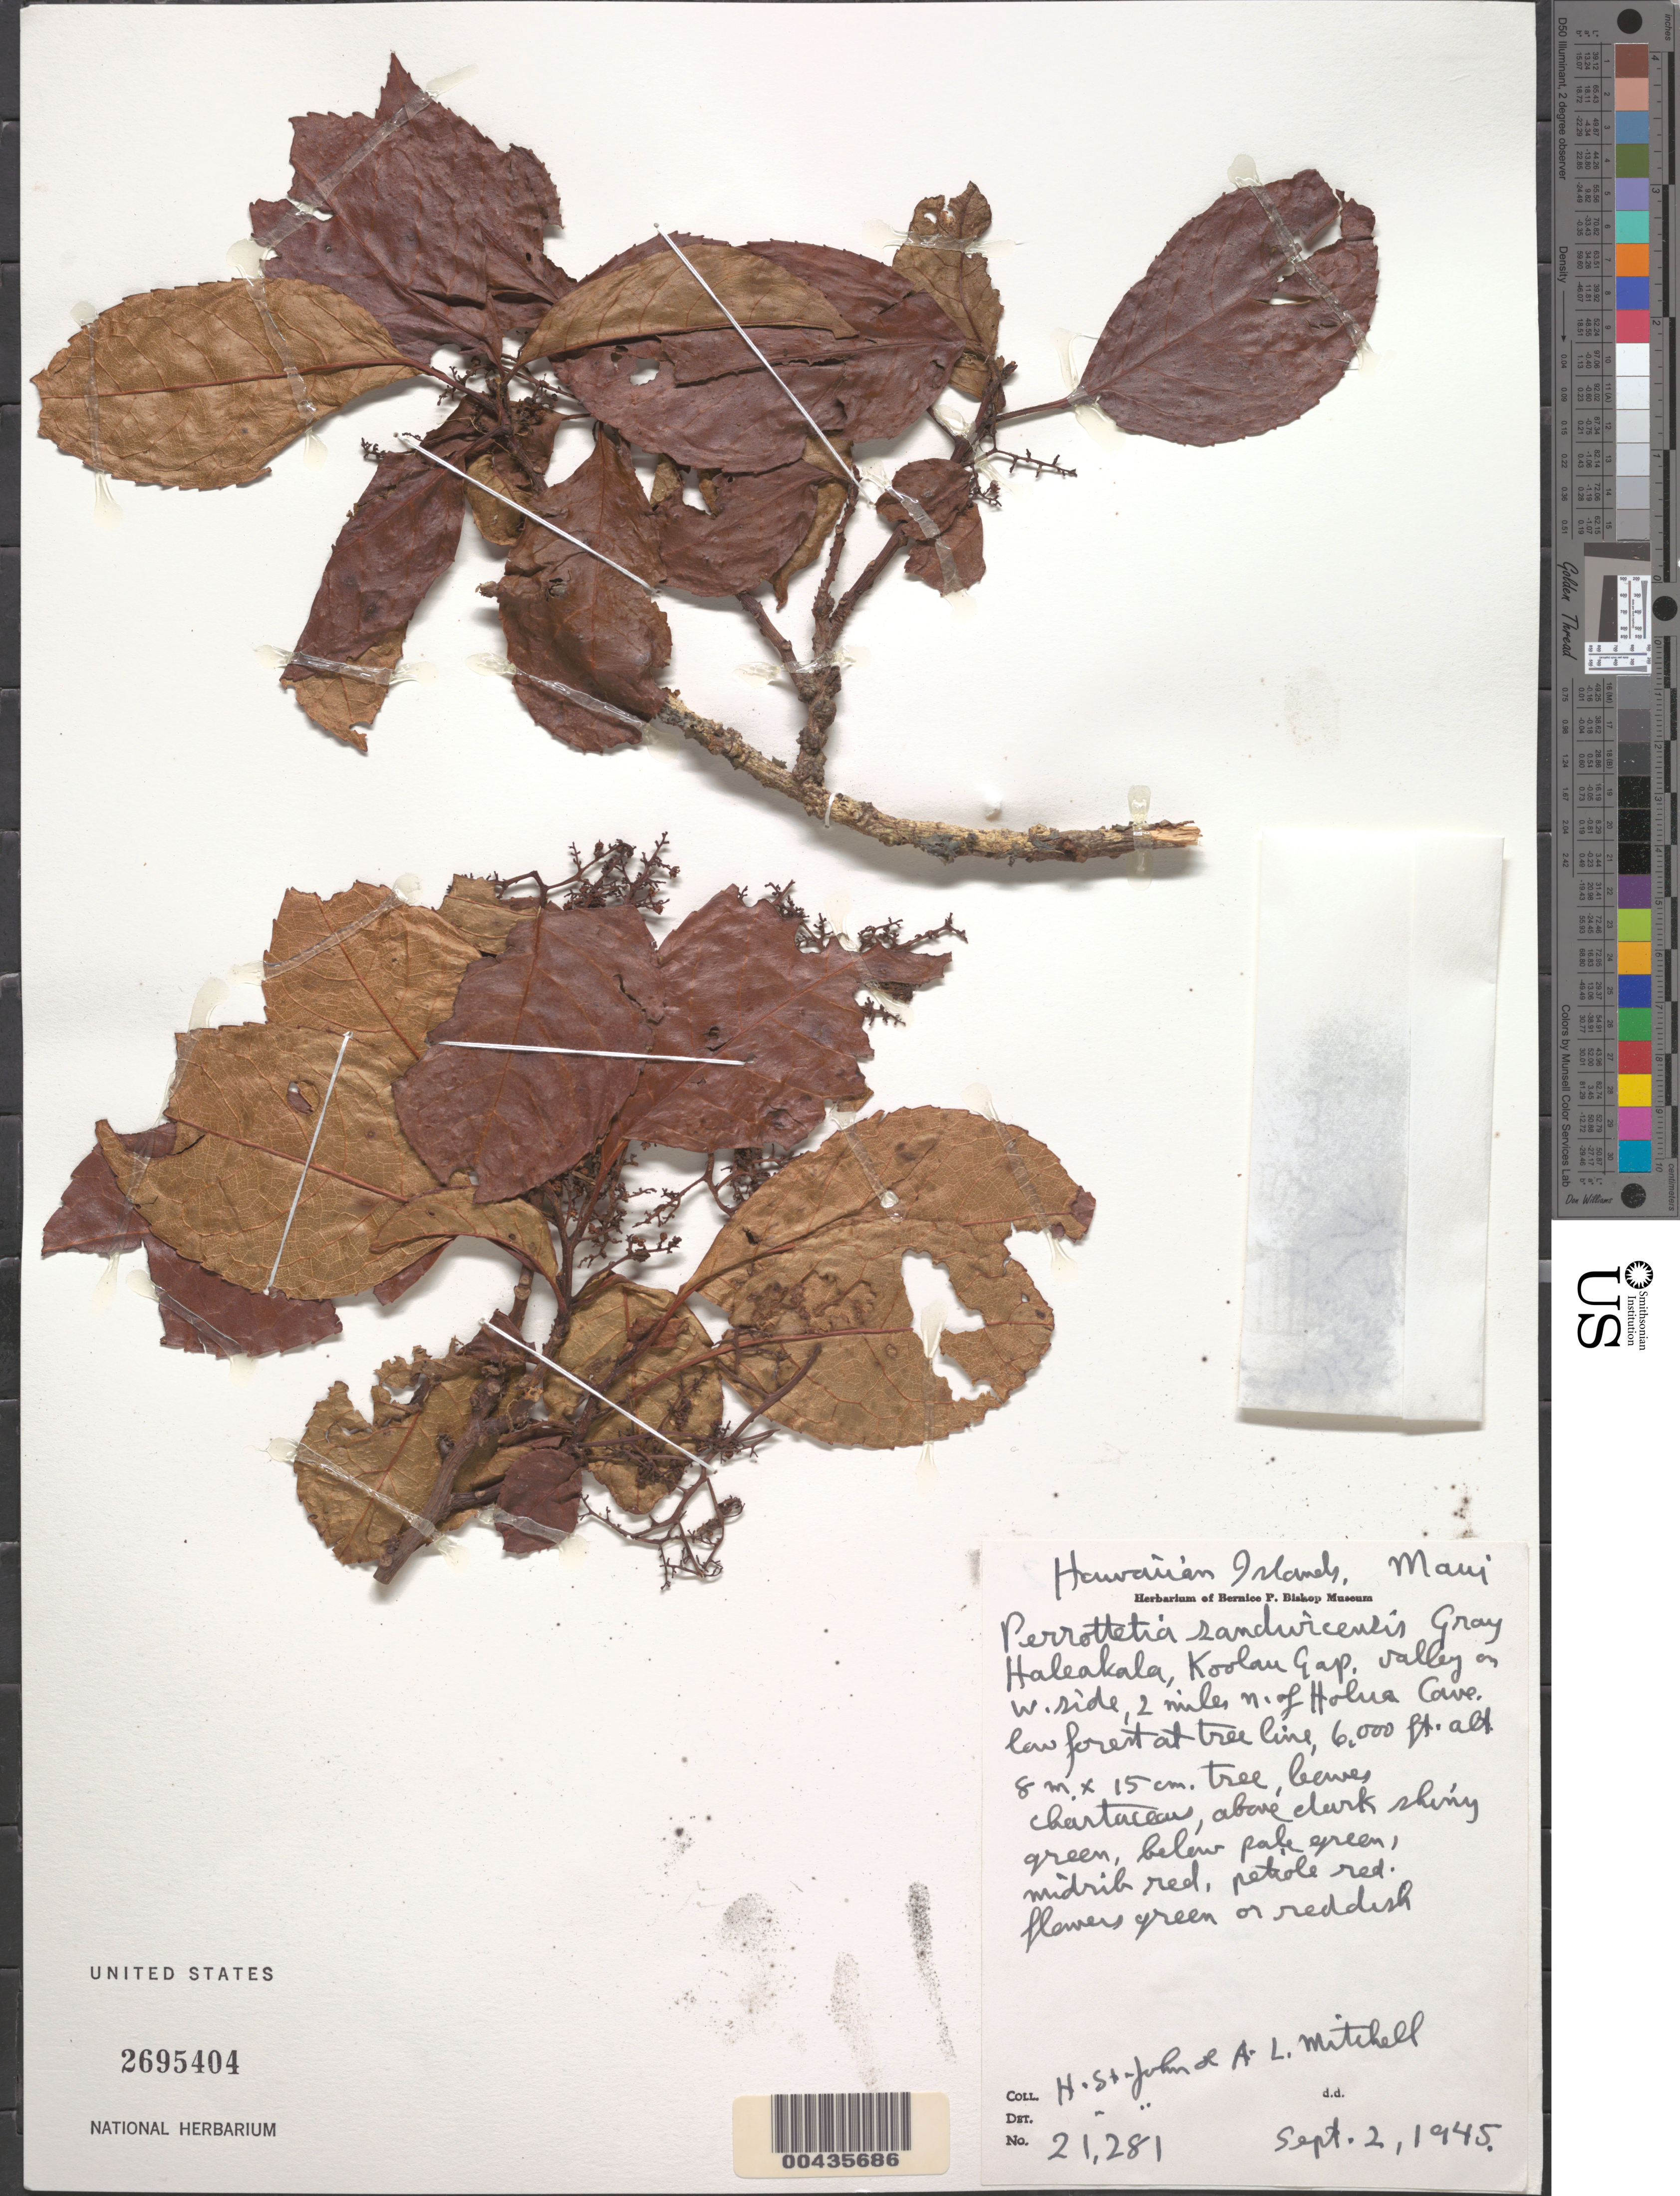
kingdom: Plantae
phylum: Tracheophyta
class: Magnoliopsida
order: Huerteales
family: Dipentodontaceae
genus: Perrottetia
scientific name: Perrottetia sandwicensis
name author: A. Gray in Wilkes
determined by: St. John, H.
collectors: H. St. John & A. Mitchell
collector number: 21281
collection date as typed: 2 Sep 1945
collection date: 1945-09-02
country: United States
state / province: Hawaii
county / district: Maui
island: Maui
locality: Haleakala, Koolau Gap, valley on W side, 2 mi N of Holua Cave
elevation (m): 1829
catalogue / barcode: US 2695404